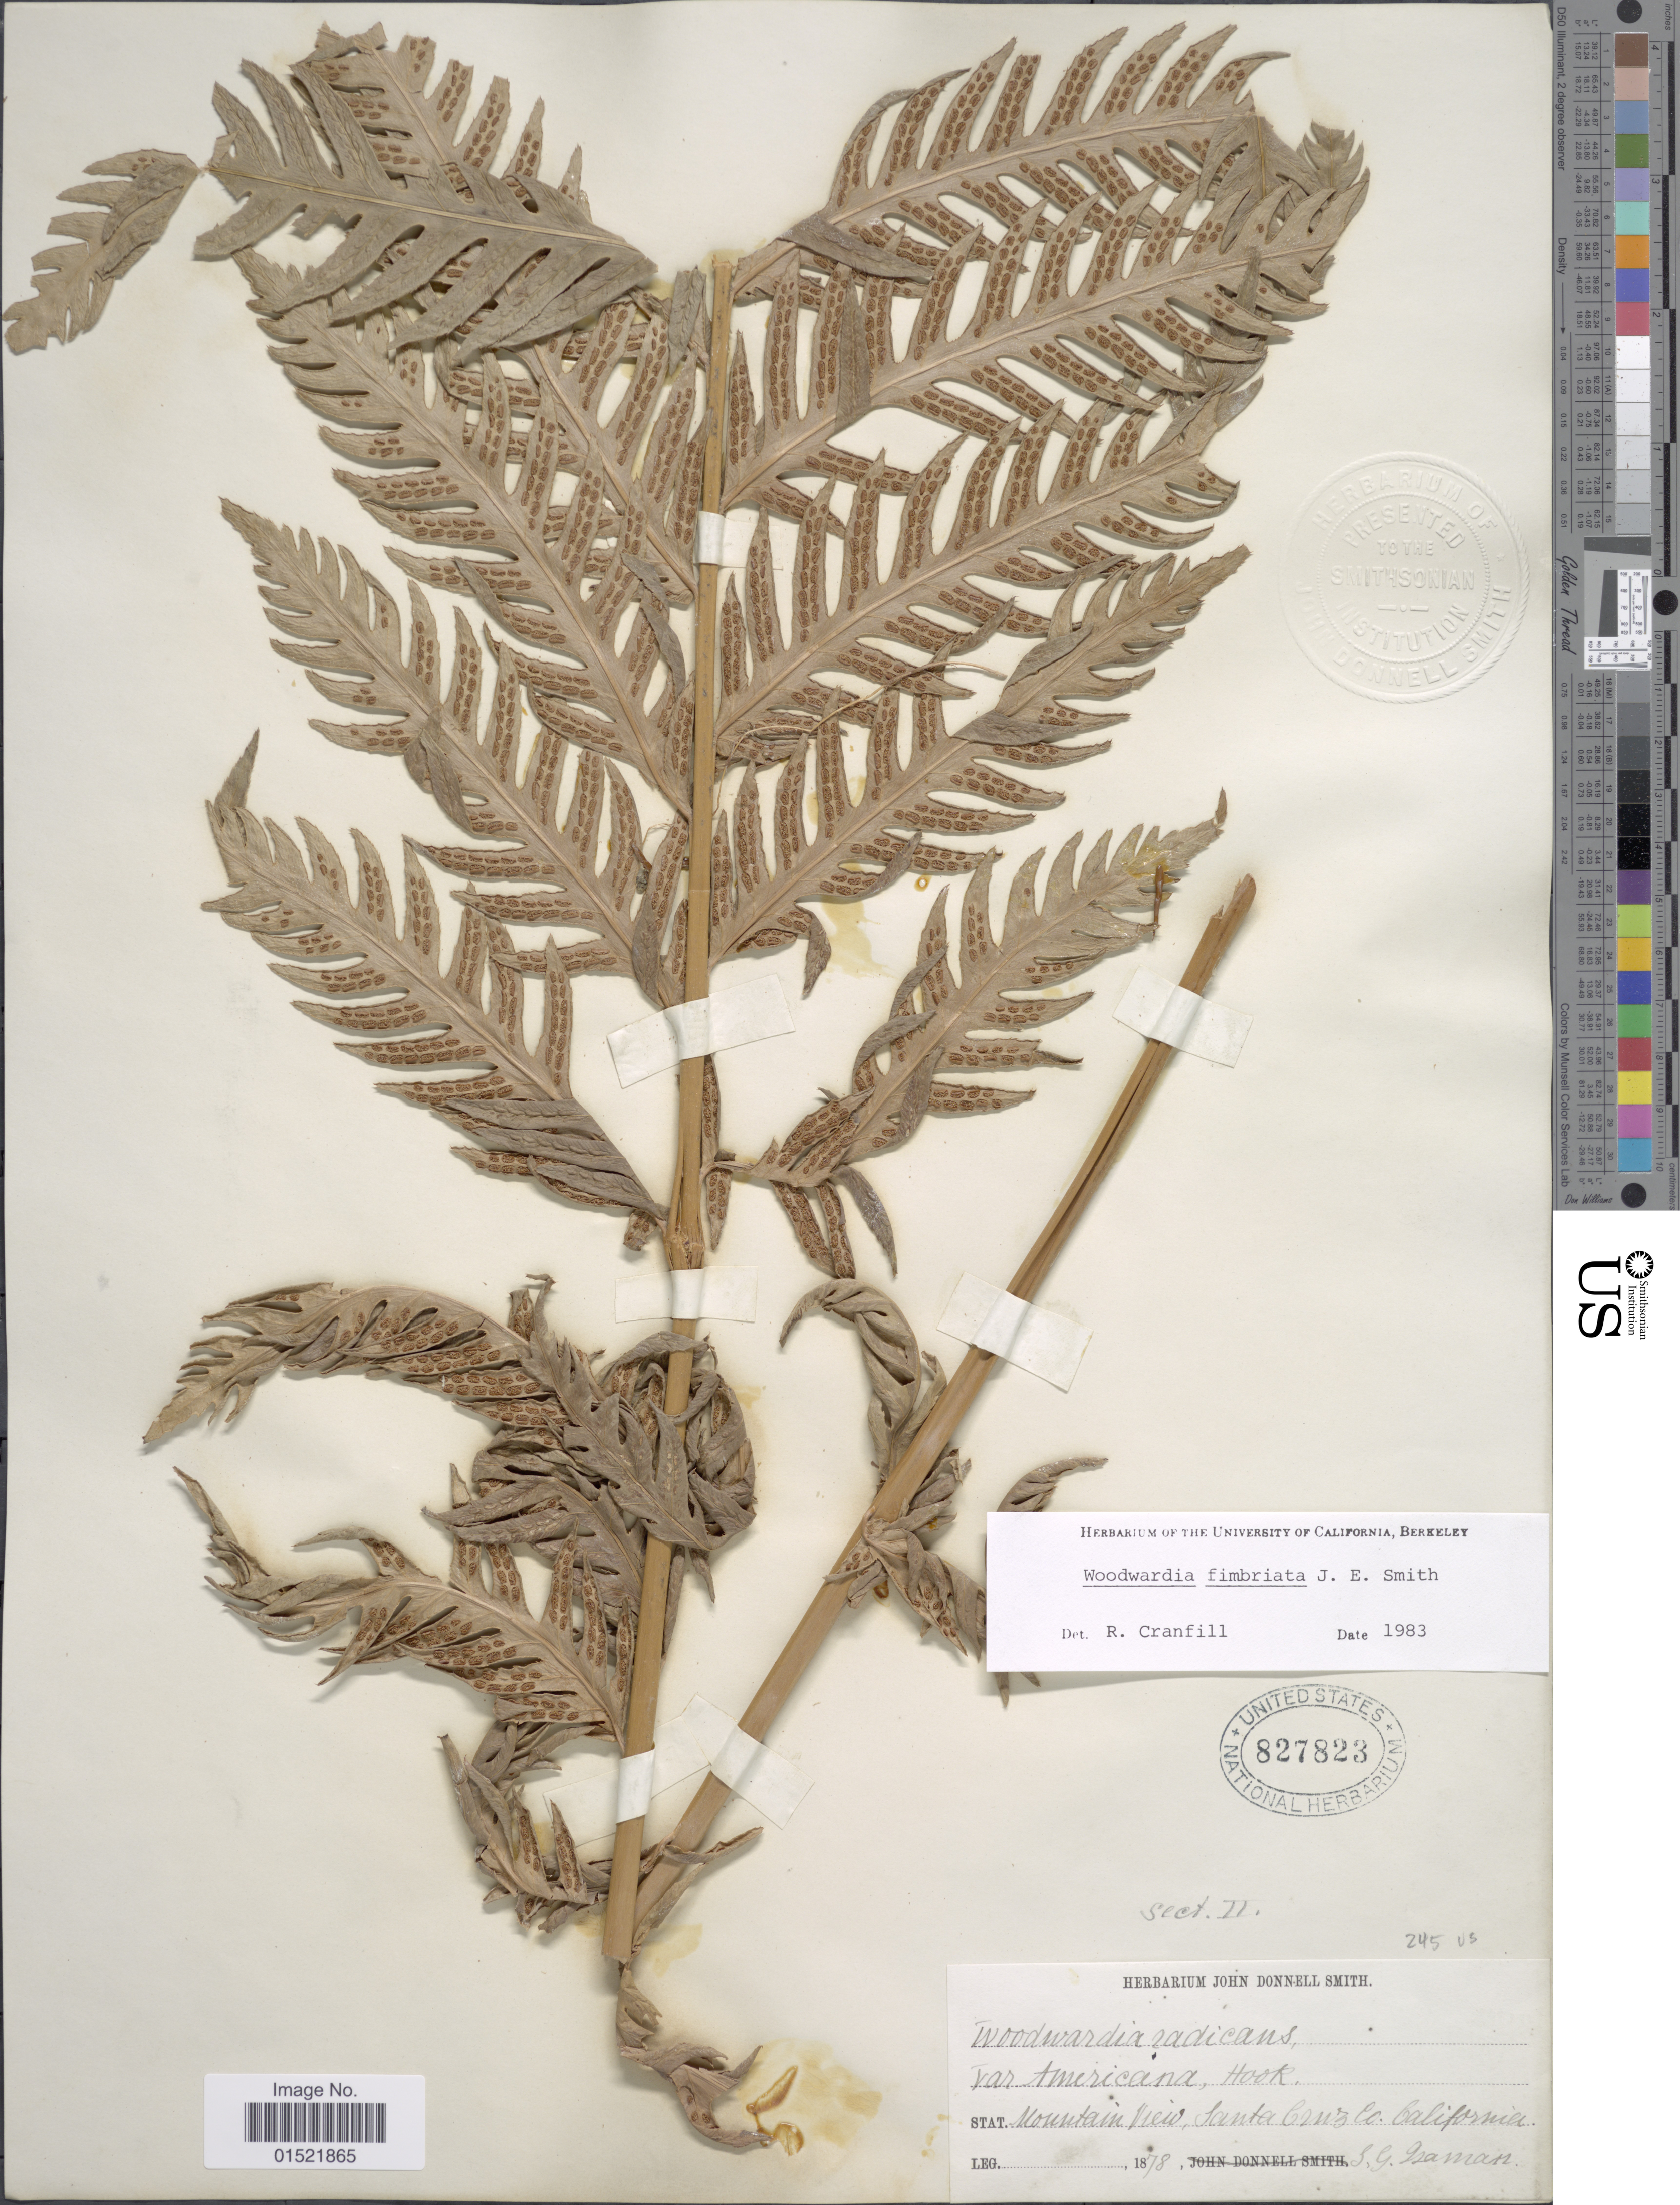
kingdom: Plantae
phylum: Tracheophyta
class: Polypodiopsida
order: Polypodiales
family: Blechnaceae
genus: Woodwardia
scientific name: Woodwardia fimbriata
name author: Sm.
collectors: L. Isaman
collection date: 1878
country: United States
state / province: California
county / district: Santa Cruz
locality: Mountain View, Santa Cruz Co., California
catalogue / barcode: US 827823